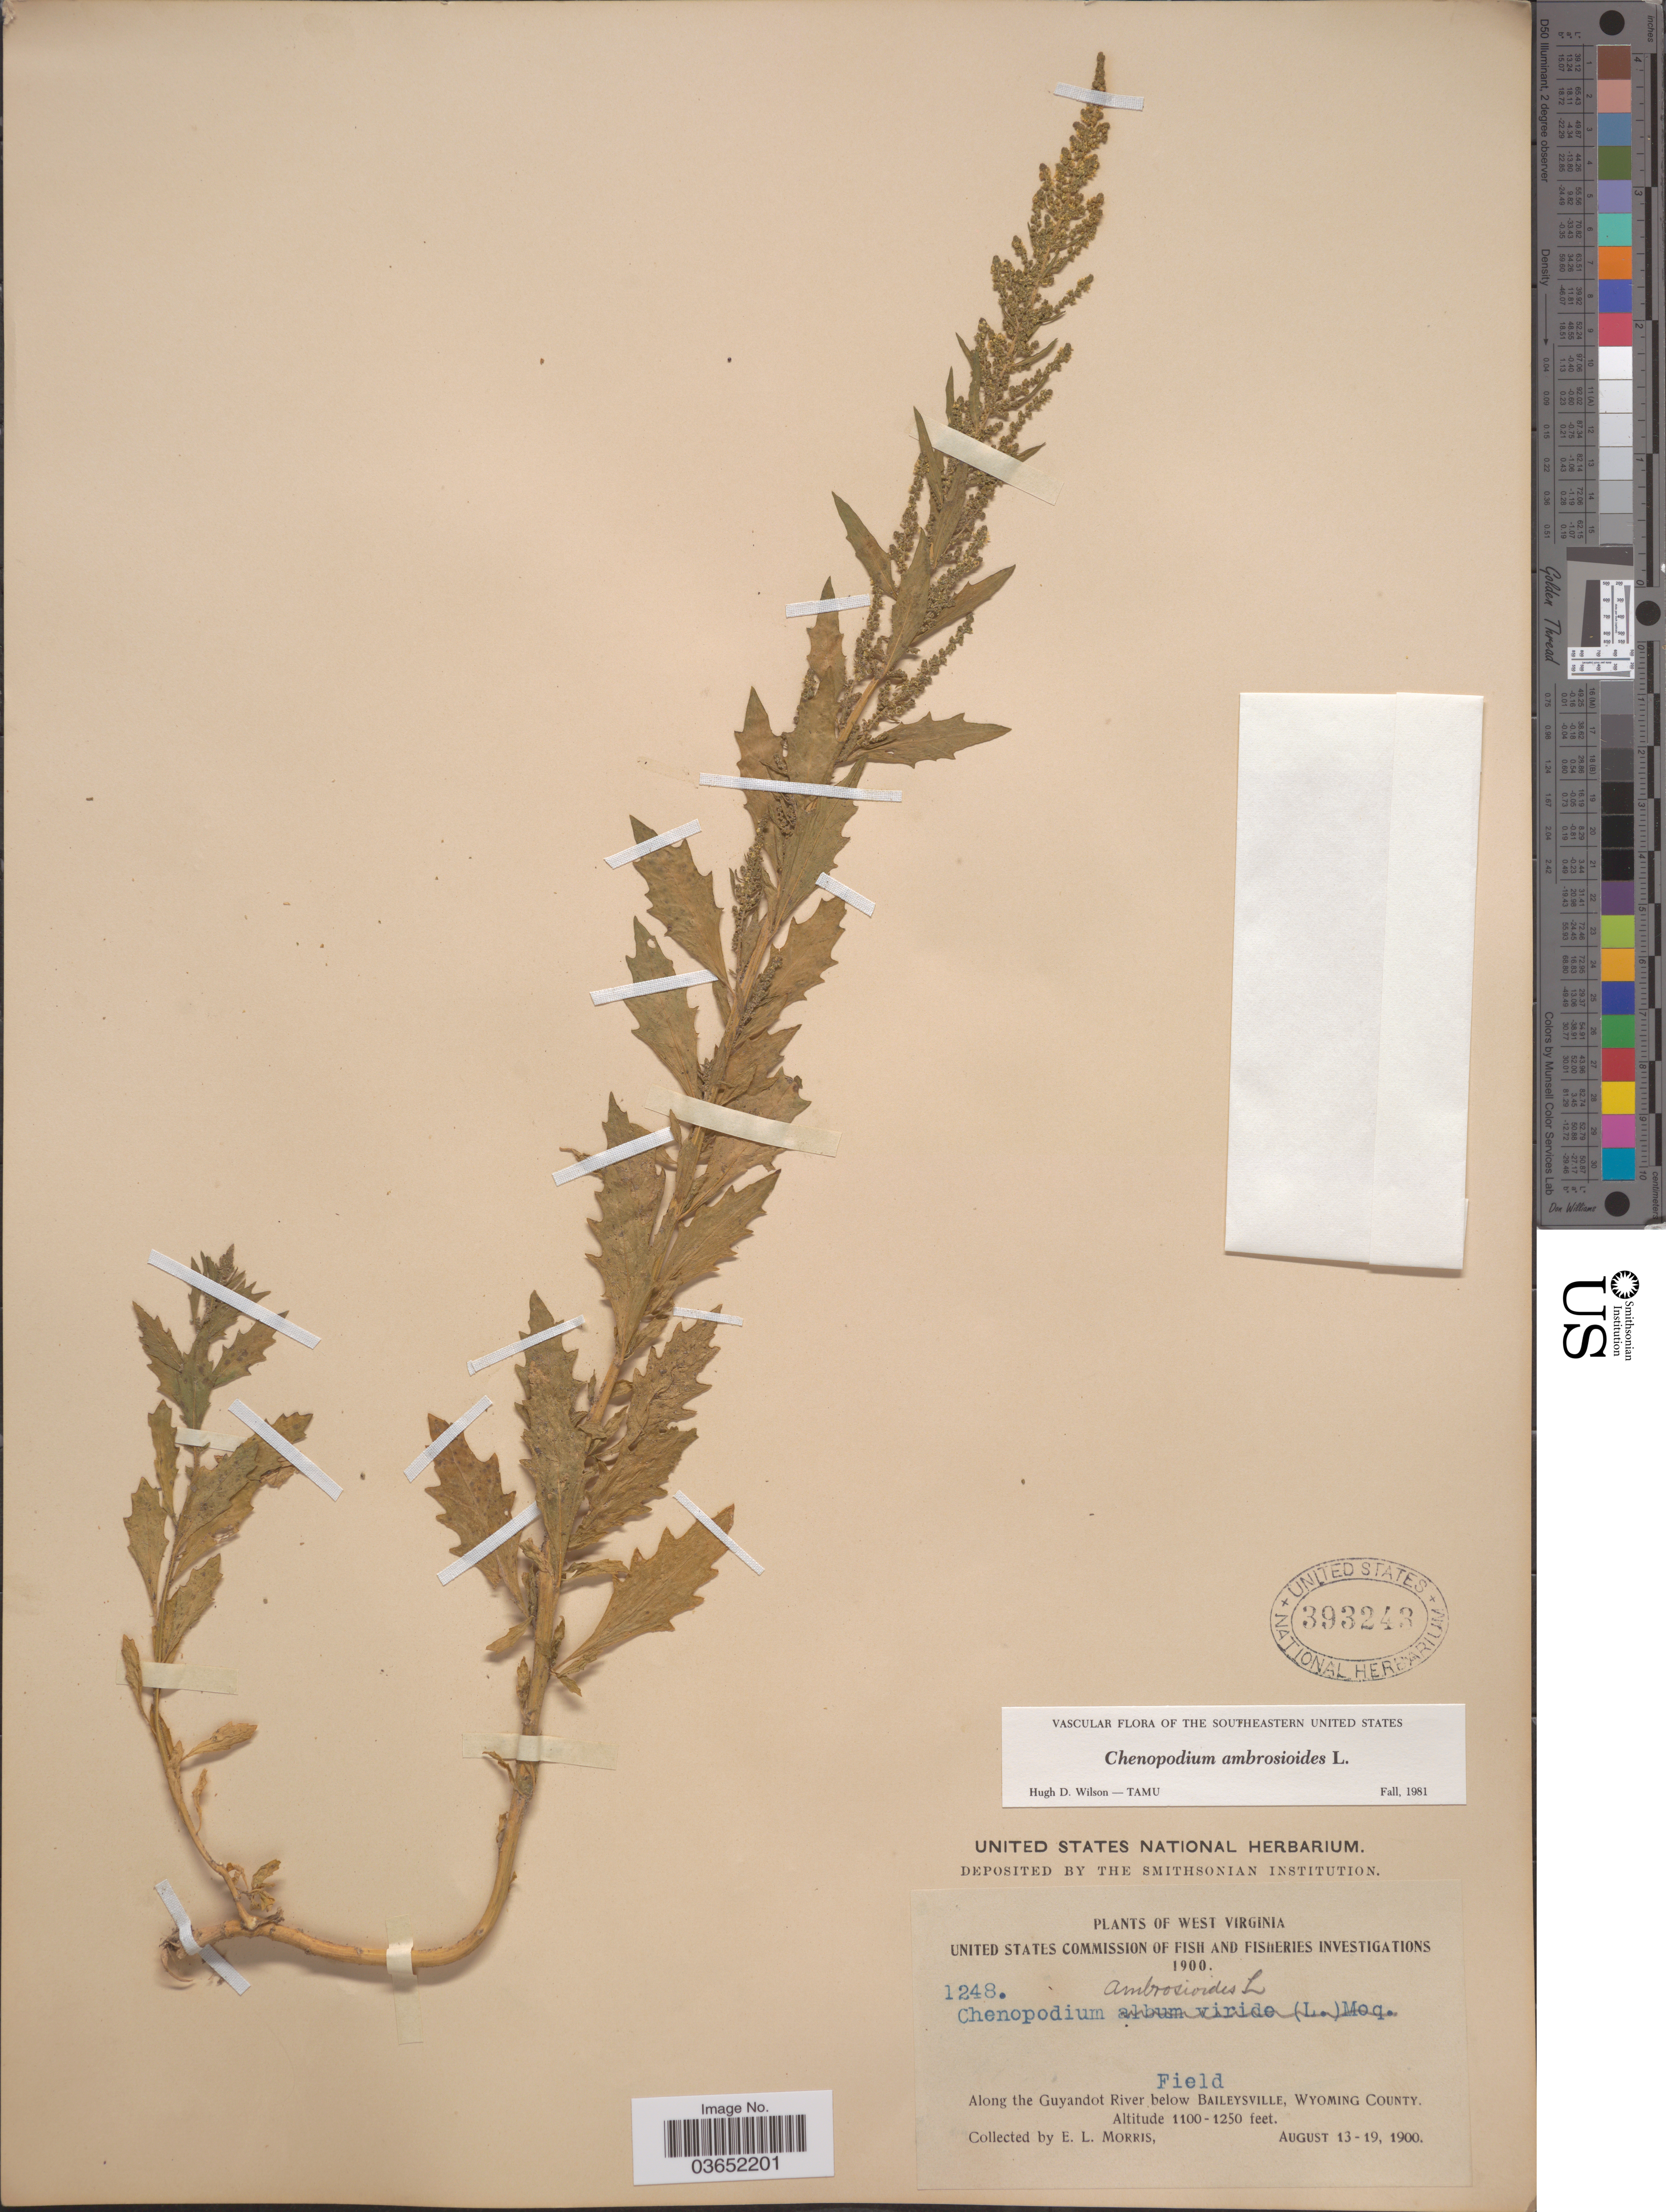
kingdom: Plantae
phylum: Tracheophyta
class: Magnoliopsida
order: Caryophyllales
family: Amaranthaceae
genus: Chenopodium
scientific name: Chenopodium ambrosioides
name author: L.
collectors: E. Morris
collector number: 1248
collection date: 1900-08-13/1900-08-19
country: United States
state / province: West Virginia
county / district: Wyoming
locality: Along the Guyandot River below Baileysville, Wyoming County.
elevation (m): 335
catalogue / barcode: US 393243